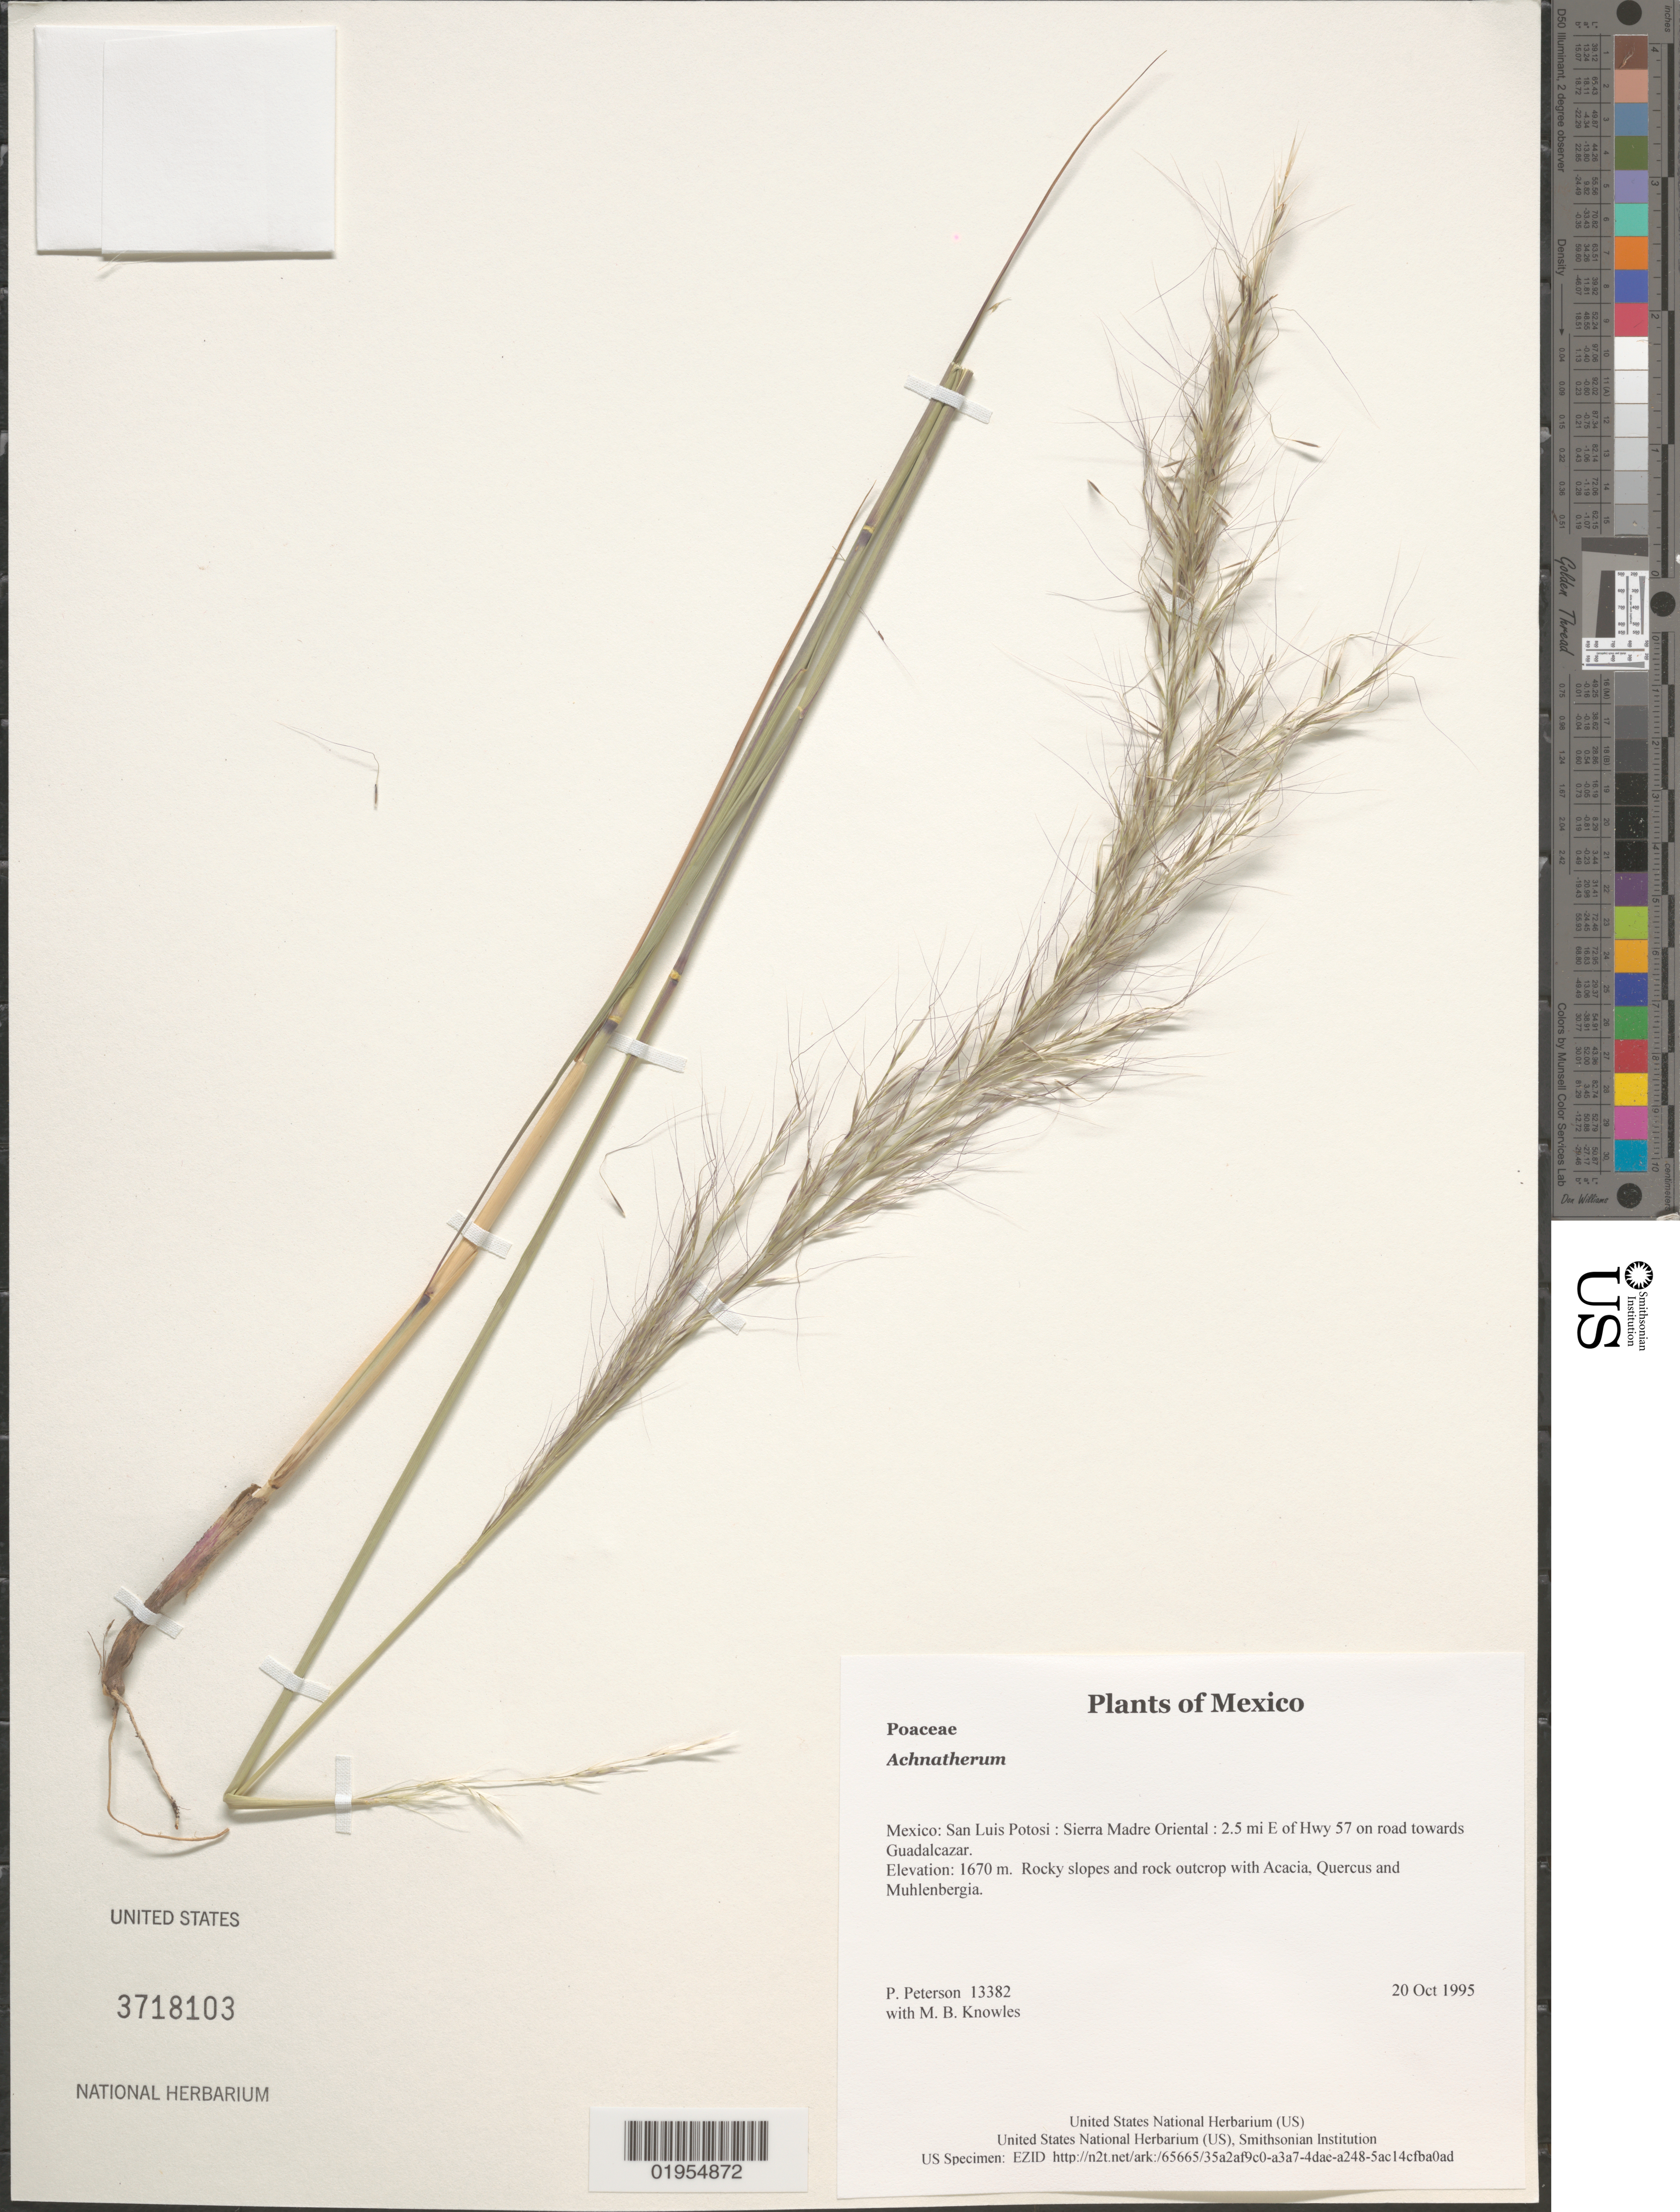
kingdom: Plantae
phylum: Tracheophyta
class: Liliopsida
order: Poales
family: Poaceae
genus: Eriocoma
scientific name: Eriocoma sp.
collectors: P. M. Peterson & M. B. Knowles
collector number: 13382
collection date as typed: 20 Oct 1995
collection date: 1995-10-20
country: Mexico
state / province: San Luis Potosi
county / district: Sierra Madre Oriental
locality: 2.5 mi E of Hwy 57 on road towards Guadalcazar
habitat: Rocky slopes and rock outcrop with Acacia, Quercus and Muhlenbergia.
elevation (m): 1670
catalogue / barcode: US 3718103